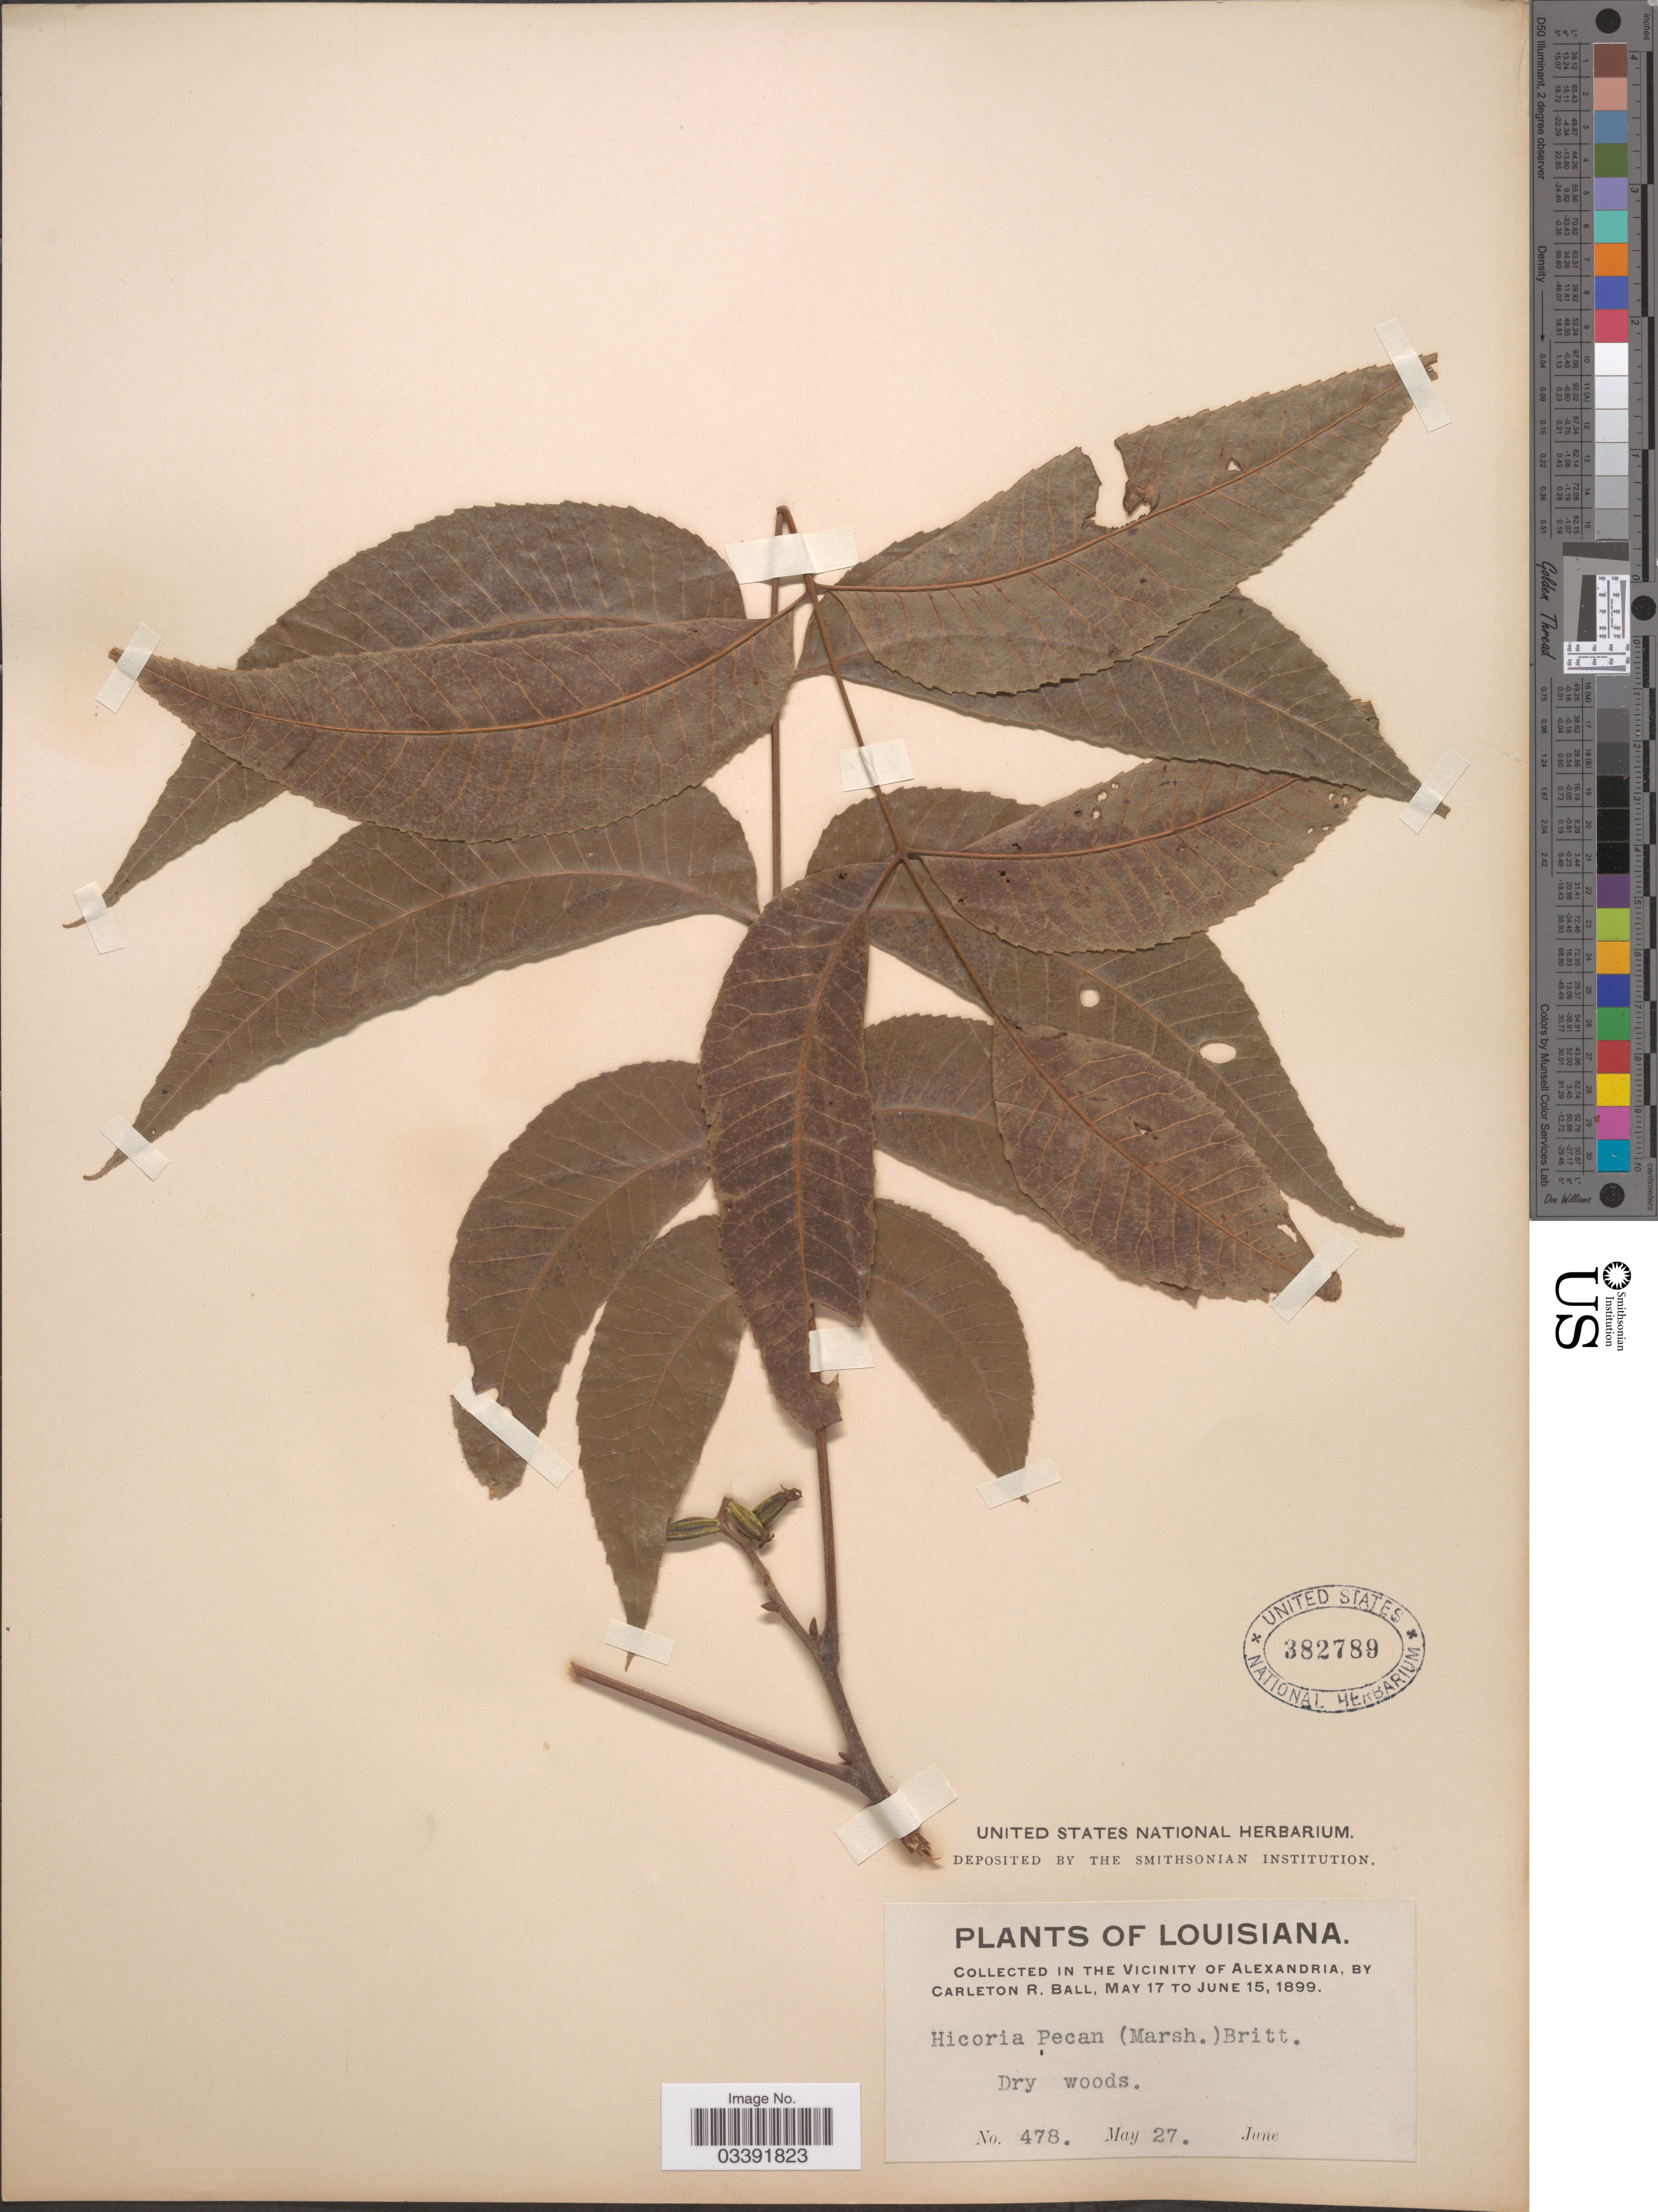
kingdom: Plantae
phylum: Tracheophyta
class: Magnoliopsida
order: Fagales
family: Juglandaceae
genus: Carya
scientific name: Carya illinoinensis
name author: (Wangenh.) K. Koch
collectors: C. R. Ball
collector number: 478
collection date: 1899-05-27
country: United States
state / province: Louisiana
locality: In the vicinity of Alexandria.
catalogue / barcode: US 382789